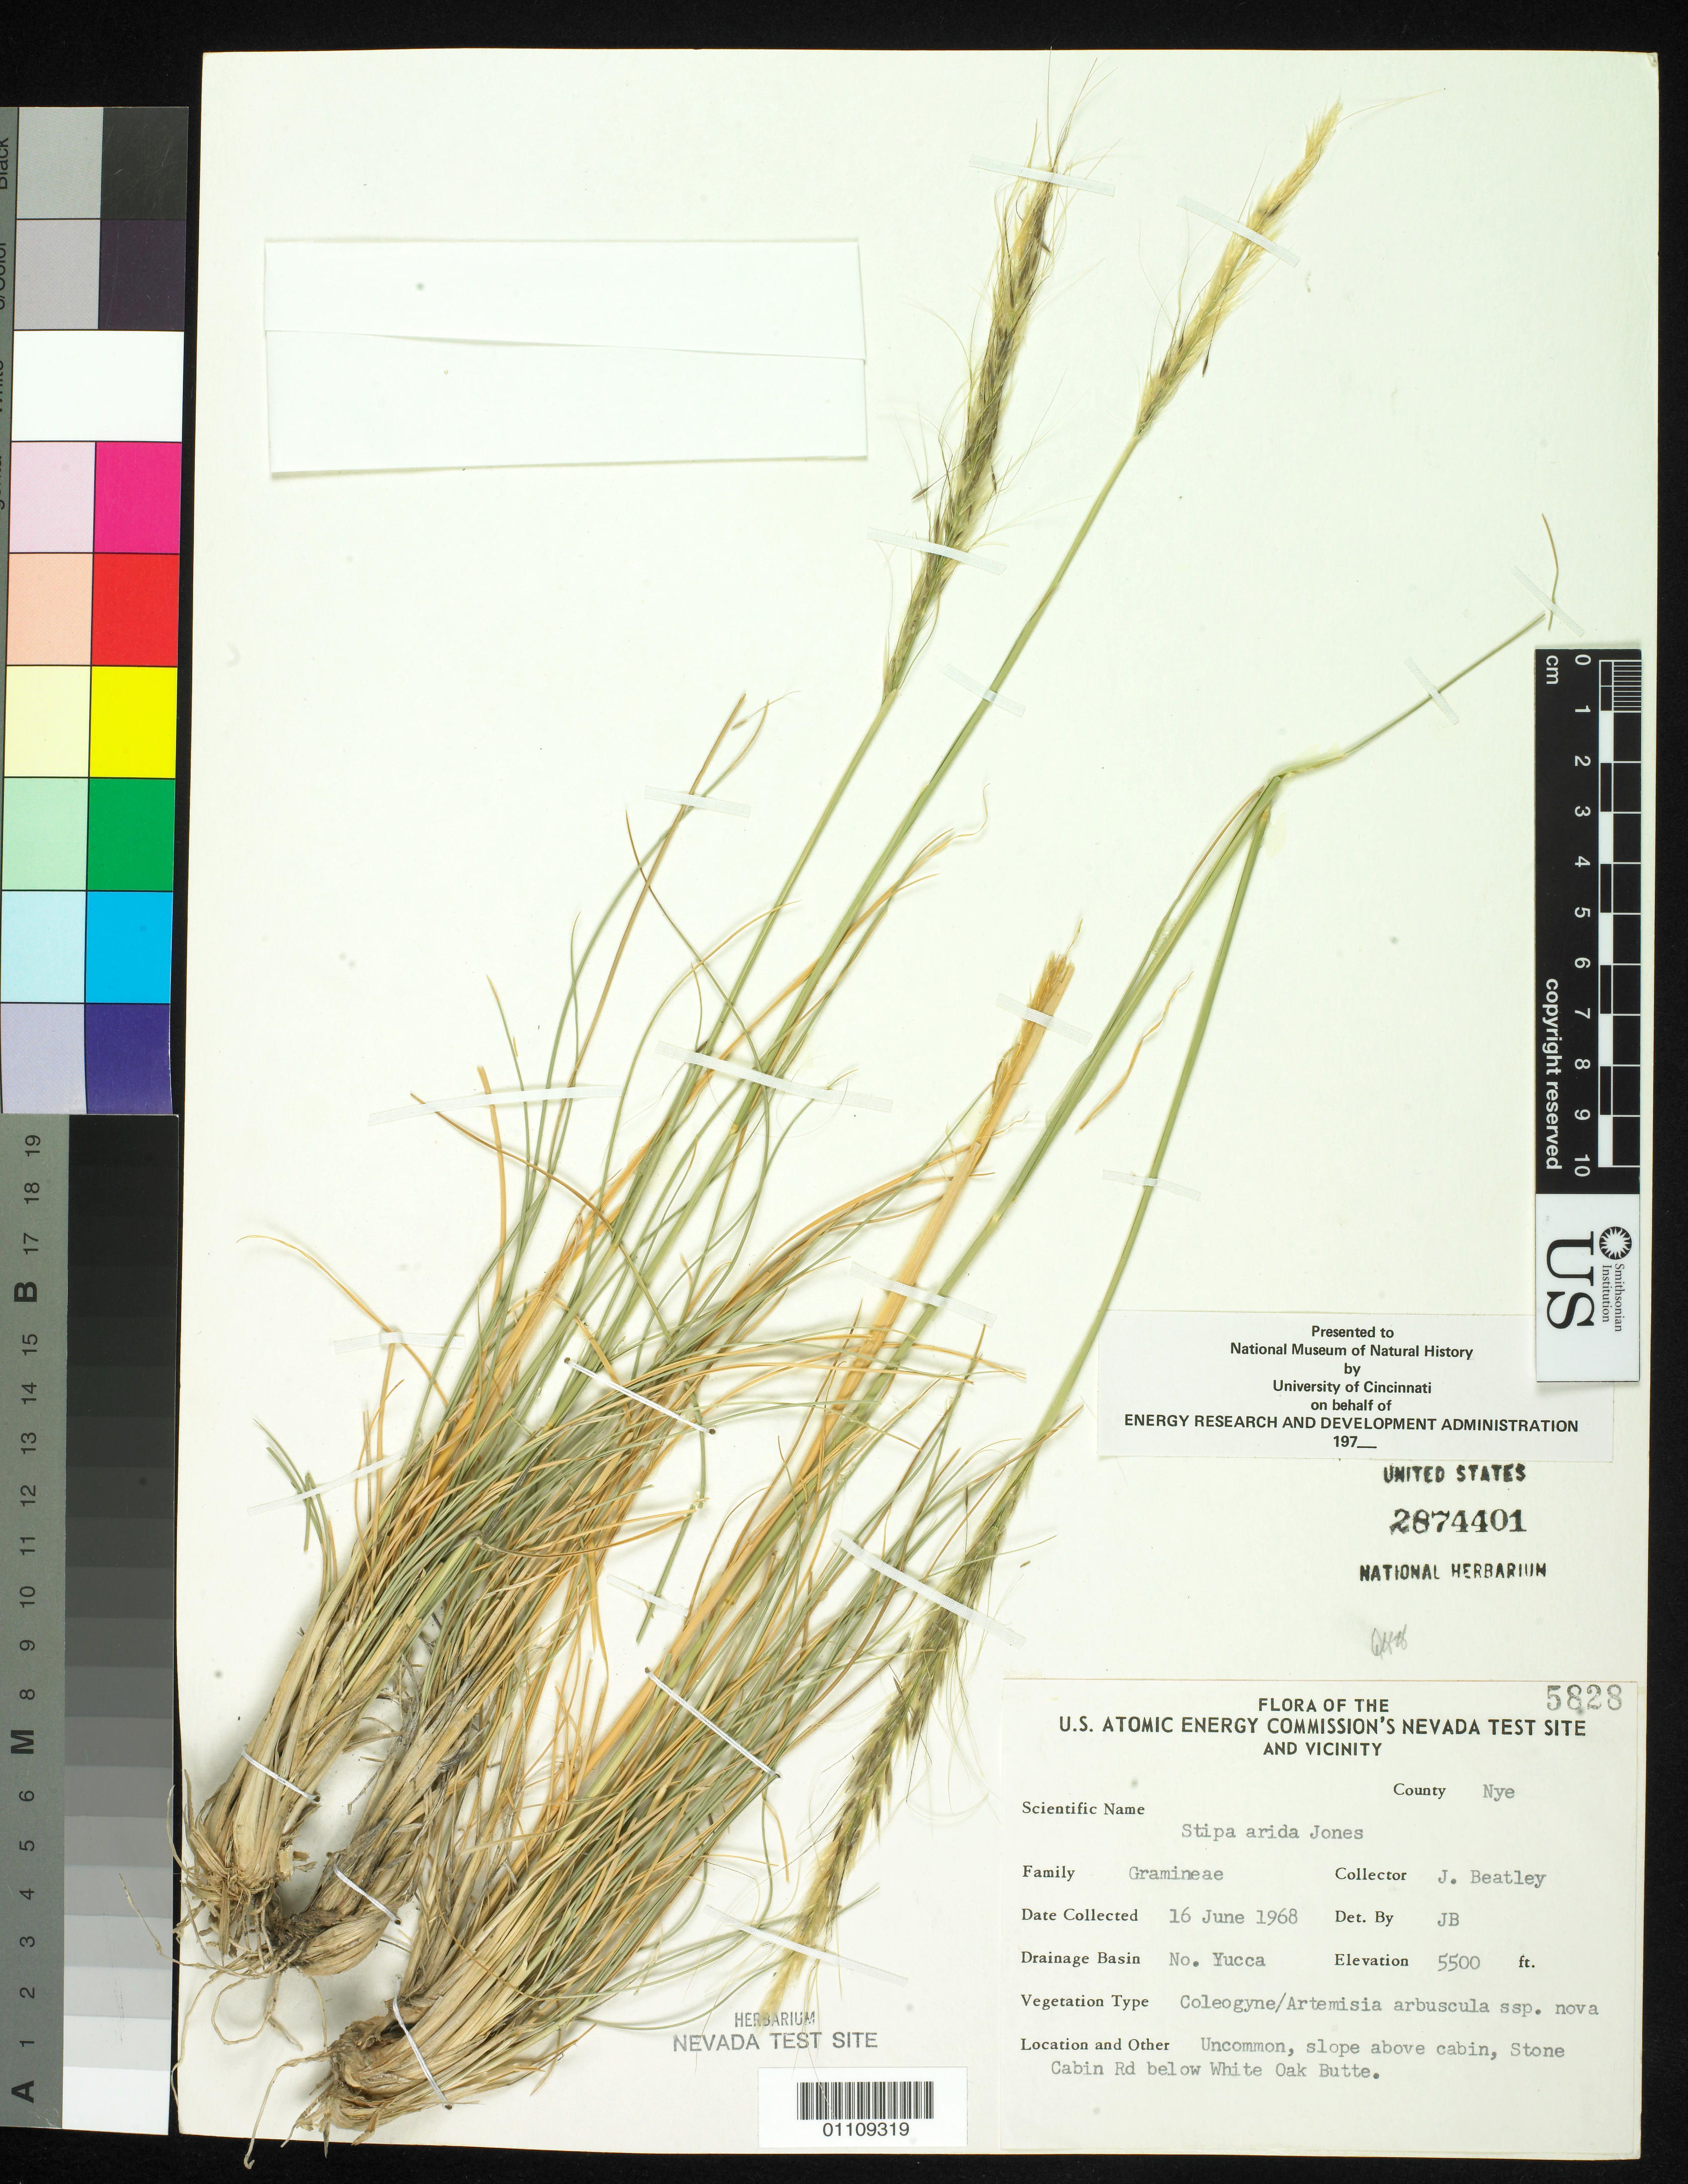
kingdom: Plantae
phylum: Tracheophyta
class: Liliopsida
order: Poales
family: Poaceae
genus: Eriocoma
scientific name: Eriocoma arida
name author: (M.E. Jones) Romasch.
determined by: Poaceae Reorganization Project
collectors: J. C. Beatley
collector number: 5828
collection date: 1968-06-16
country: United States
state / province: Nevada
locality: Uncommon, slope above cabin, Stone Cabin Rd below White Oak Butte.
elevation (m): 1676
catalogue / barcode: US 2874401